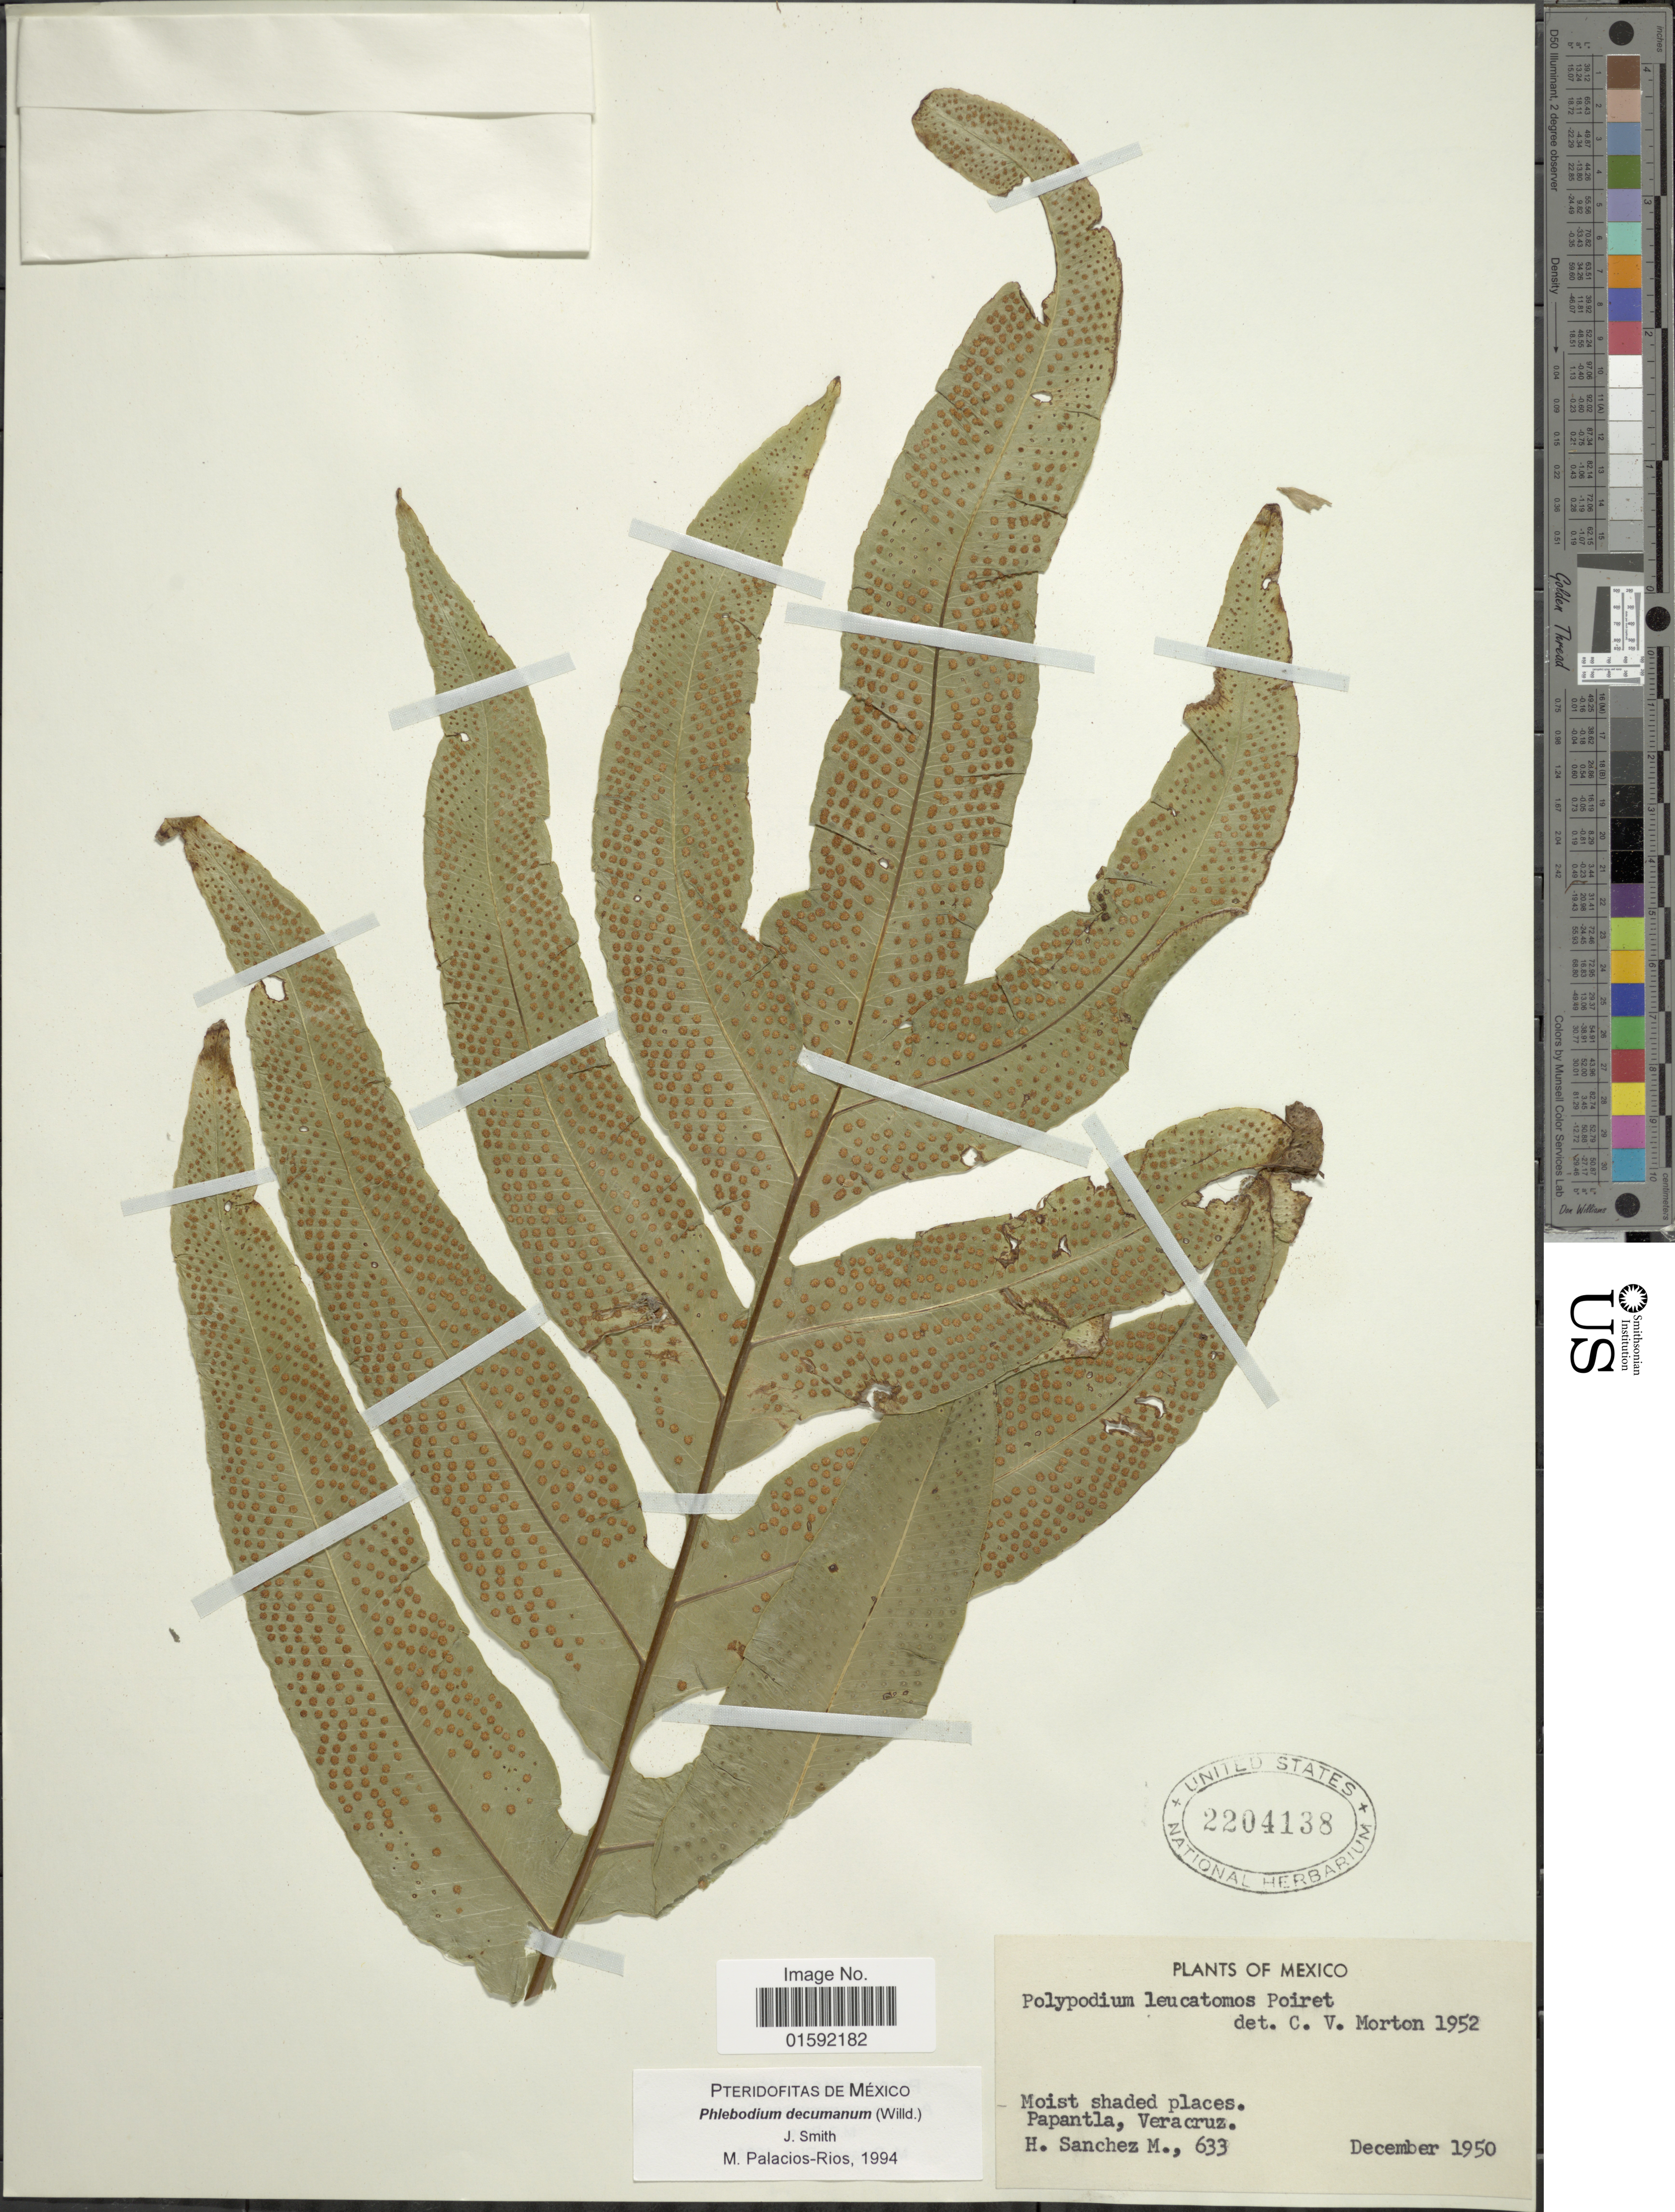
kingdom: Plantae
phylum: Tracheophyta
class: Polypodiopsida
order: Polypodiales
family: Polypodiaceae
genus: Phlebodium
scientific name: Phlebodium decumanum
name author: (Willd.) J. Sm.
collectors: H. Sánchez-Mejorada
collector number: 633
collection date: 1950-12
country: Mexico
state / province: Veracruz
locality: Papantla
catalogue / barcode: US 2204138